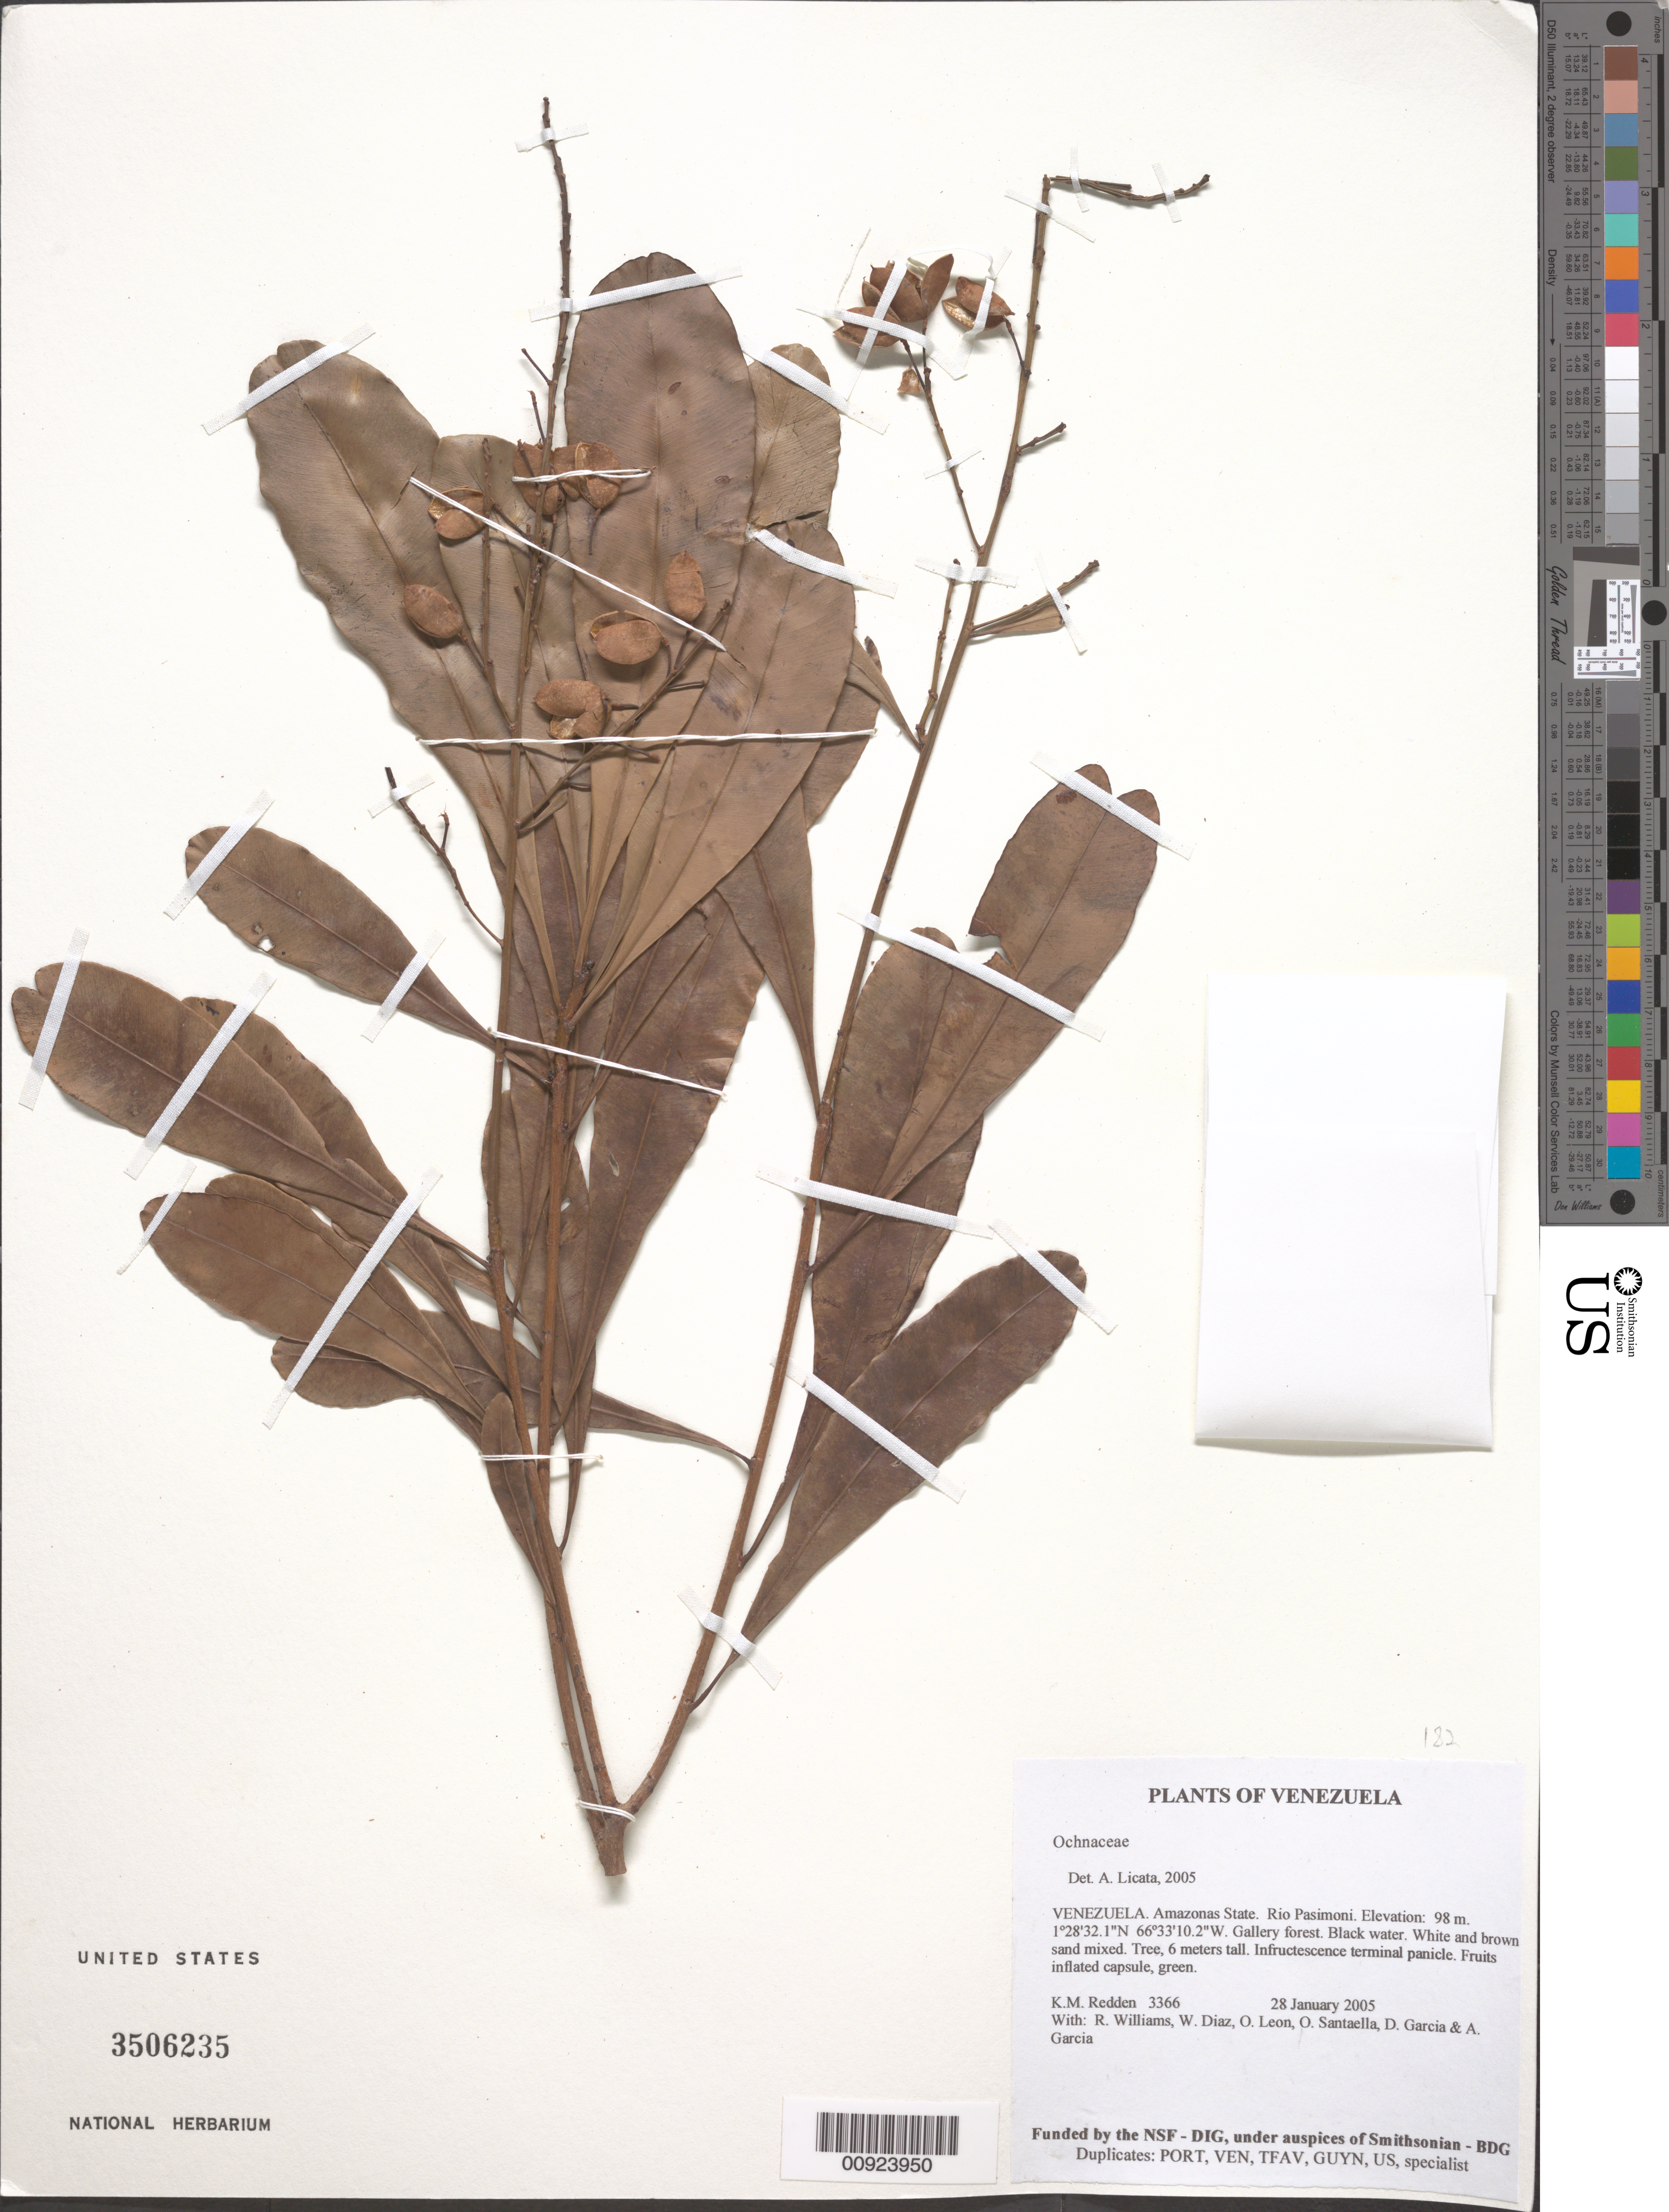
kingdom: Plantae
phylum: Tracheophyta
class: Magnoliopsida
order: Malpighiales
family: Ochnaceae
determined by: Licata, A., (PORT), Univ. Nac. Exp. de los Llanos Ezequiel Zamora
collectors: K. M. Redden, R. Williams, W. Díaz P., O. León, O. Santaella, D. Garcia & A. Garcia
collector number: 3366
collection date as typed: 28 January 2005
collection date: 2005-01-28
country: Venezuela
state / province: Amazonas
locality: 05 - Rio Pasimoni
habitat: Gallery forest. Black water. White and brown sand mixed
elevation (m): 98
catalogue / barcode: US 3506235